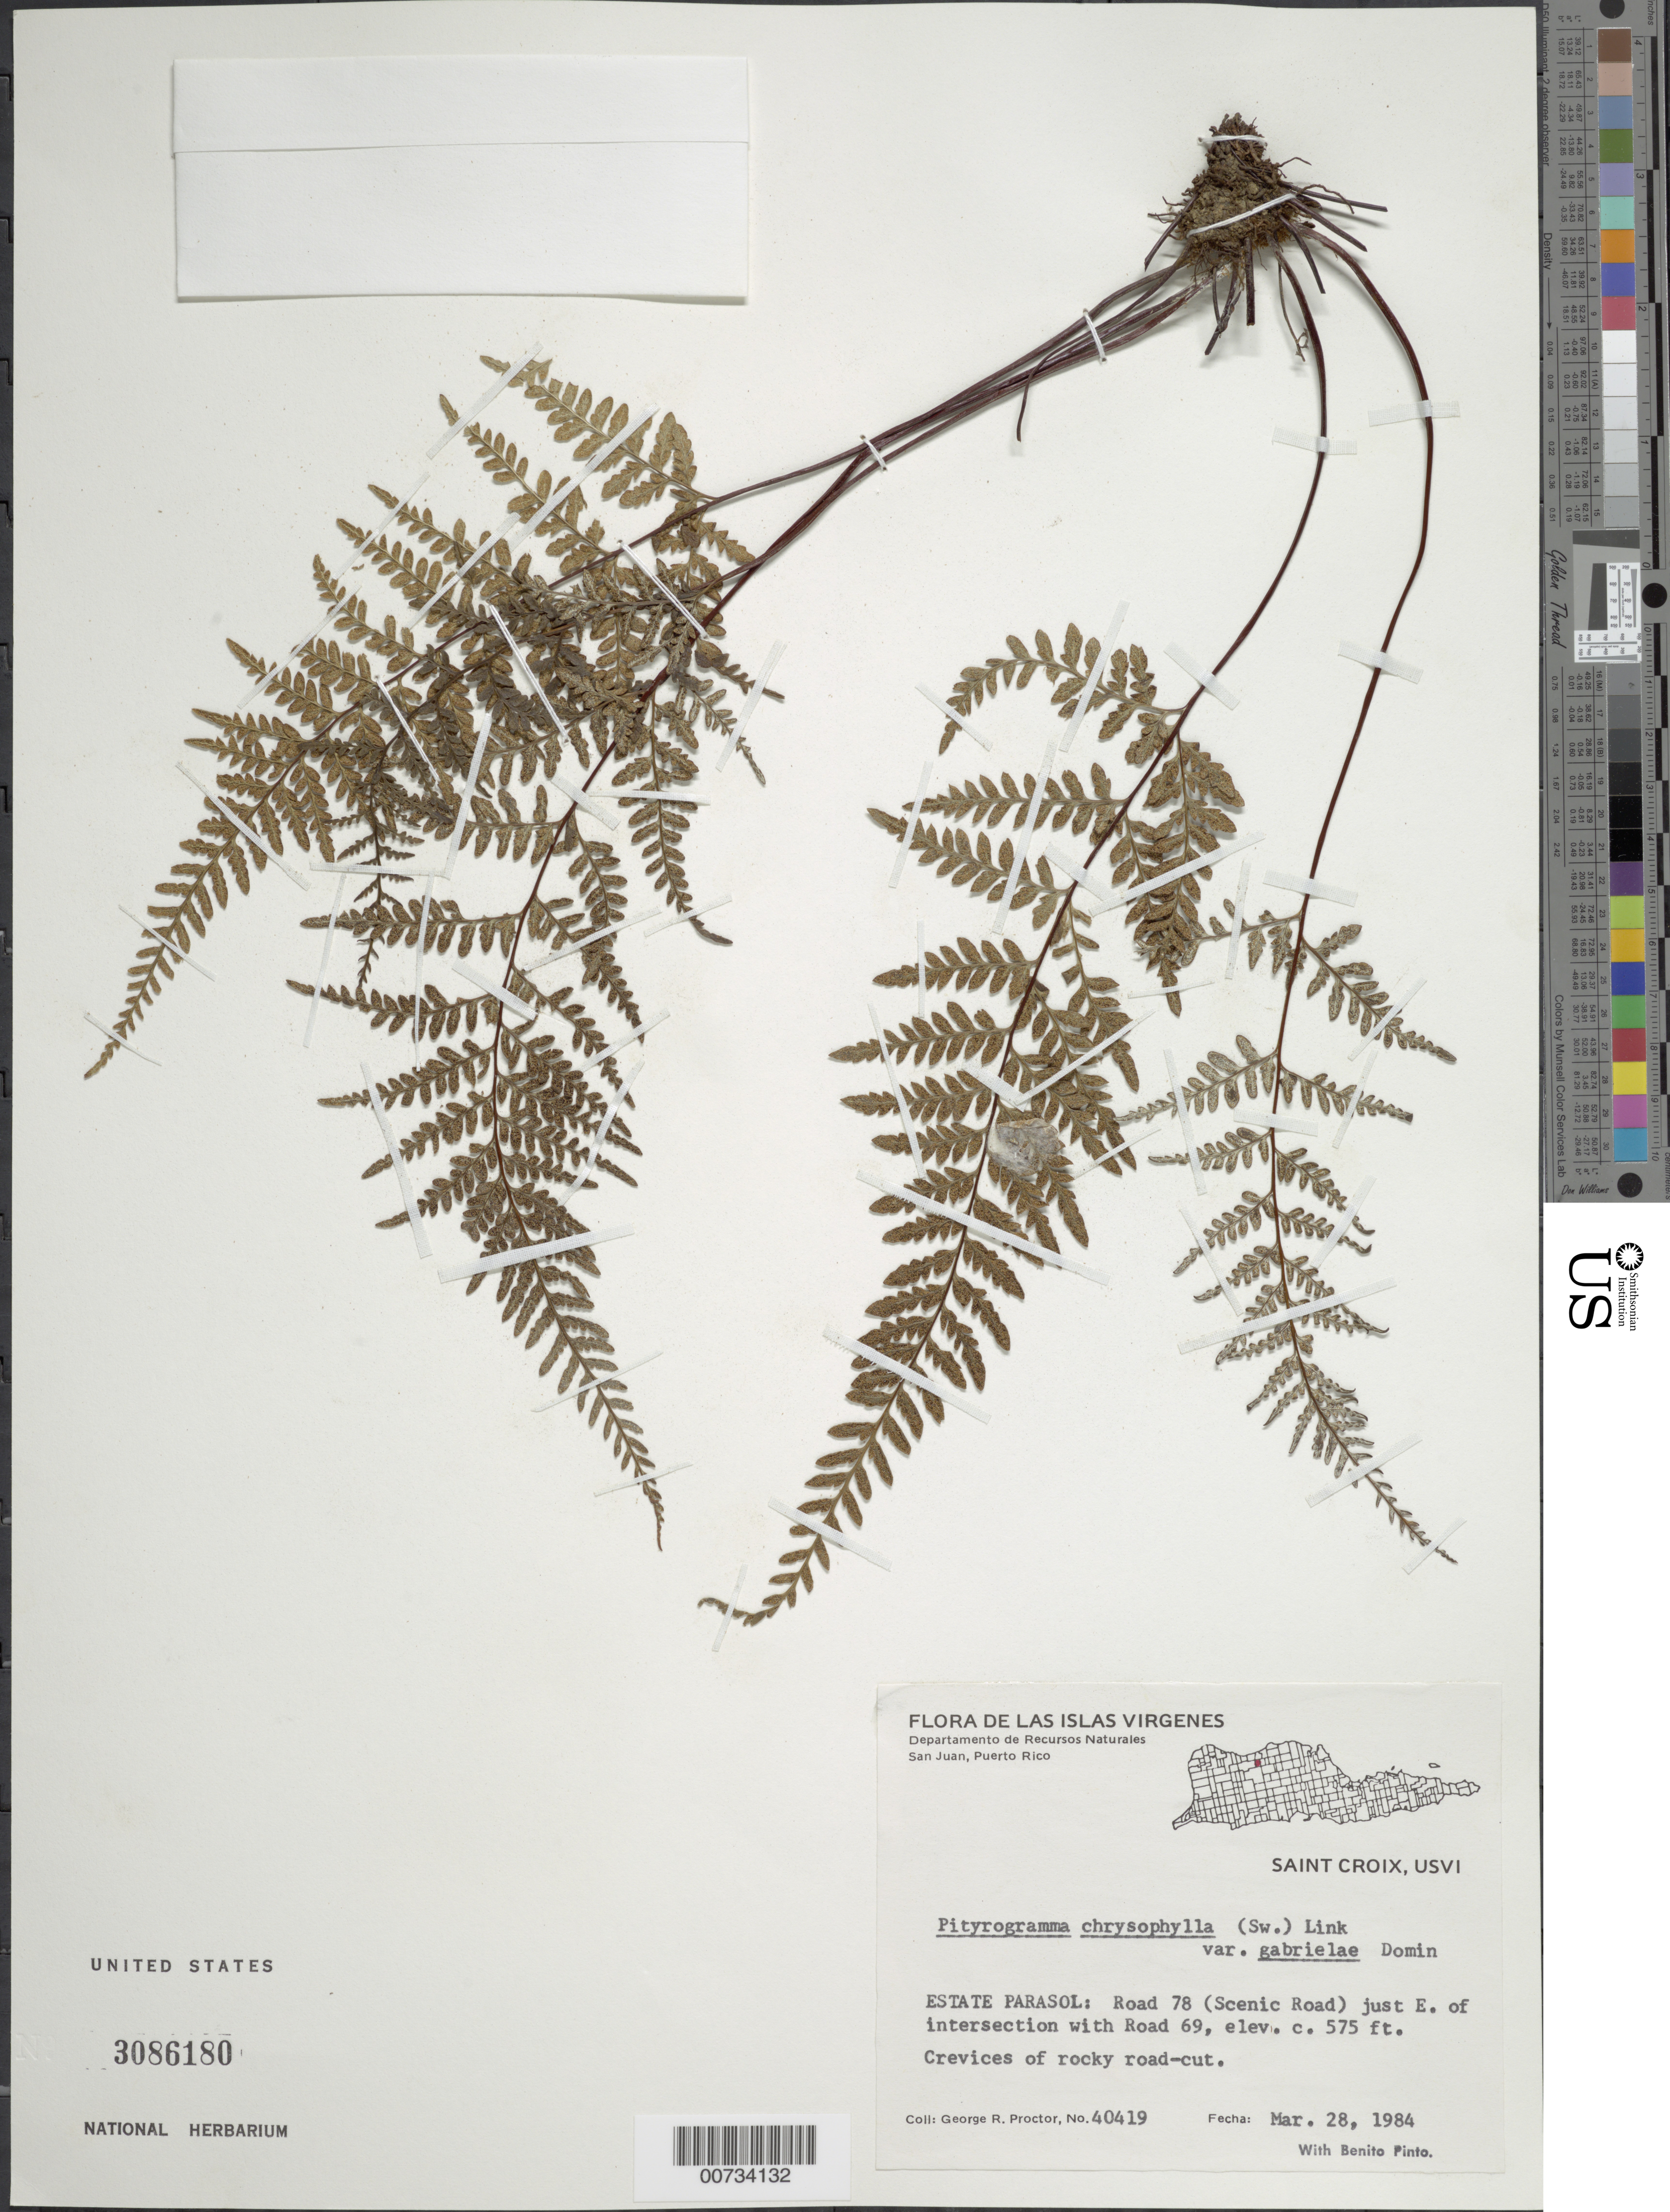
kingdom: Plantae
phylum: Tracheophyta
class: Polypodiopsida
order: Polypodiales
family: Pteridaceae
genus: Pityrogramma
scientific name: Pityrogramma chrysophylla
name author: (Sw.) Link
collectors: G. R. Proctor & B. Pinto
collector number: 40419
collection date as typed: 28 Mar 1984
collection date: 1984-03-28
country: U.S. Virgin Islands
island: St. Croix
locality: St. Croix, Estate Parasol: Road 78 (Scenic Road) just E of intersection w/Road 69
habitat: Crevices on rocky road-cut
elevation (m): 175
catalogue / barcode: US 3086180